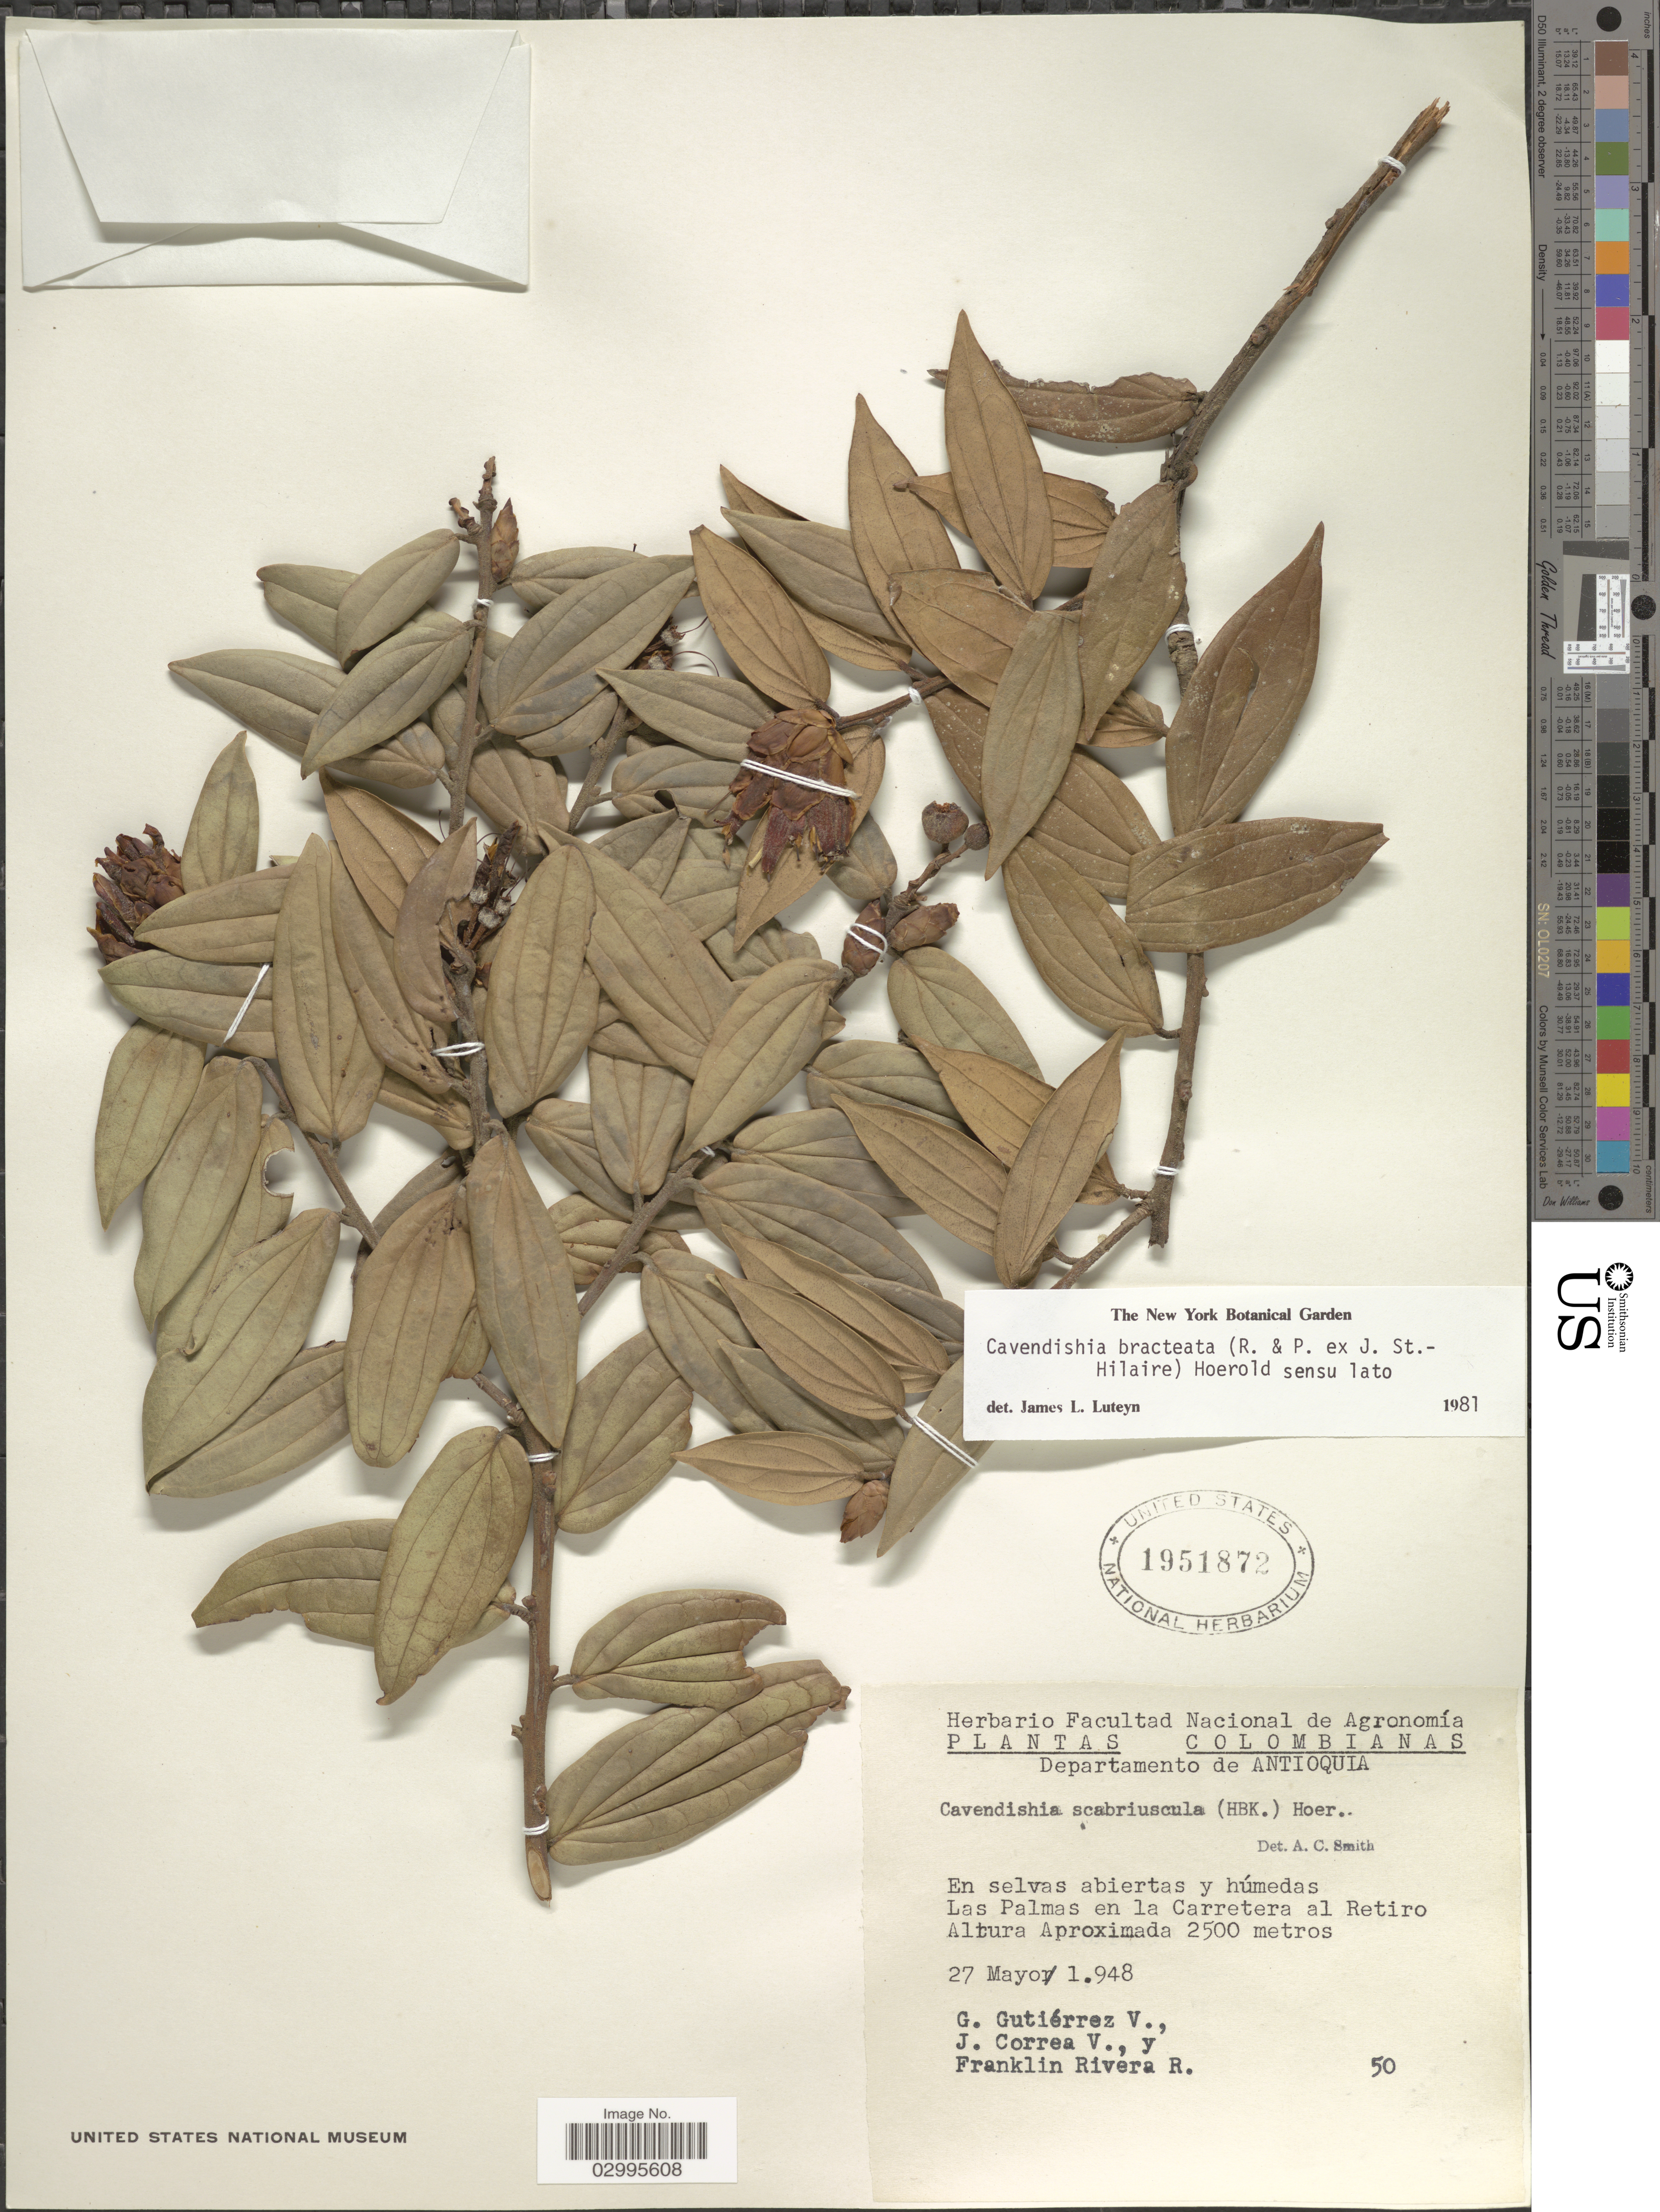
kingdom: Plantae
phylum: Tracheophyta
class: Magnoliopsida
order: Ericales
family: Ericaceae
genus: Cavendishia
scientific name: Cavendishia bracteata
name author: (Ruiz & Pav. ex J. St.-Hil.) Hoerold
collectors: G. Gutiérrez V., J. Correa V. & F. Rivera R.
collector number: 50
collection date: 1948-05-27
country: Colombia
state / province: Antioquia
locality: Departamento de Antioquia. En selvas abiertas y húmedas Las Palmas en la Carretera al Retiro.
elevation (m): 2500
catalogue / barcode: US 1951872